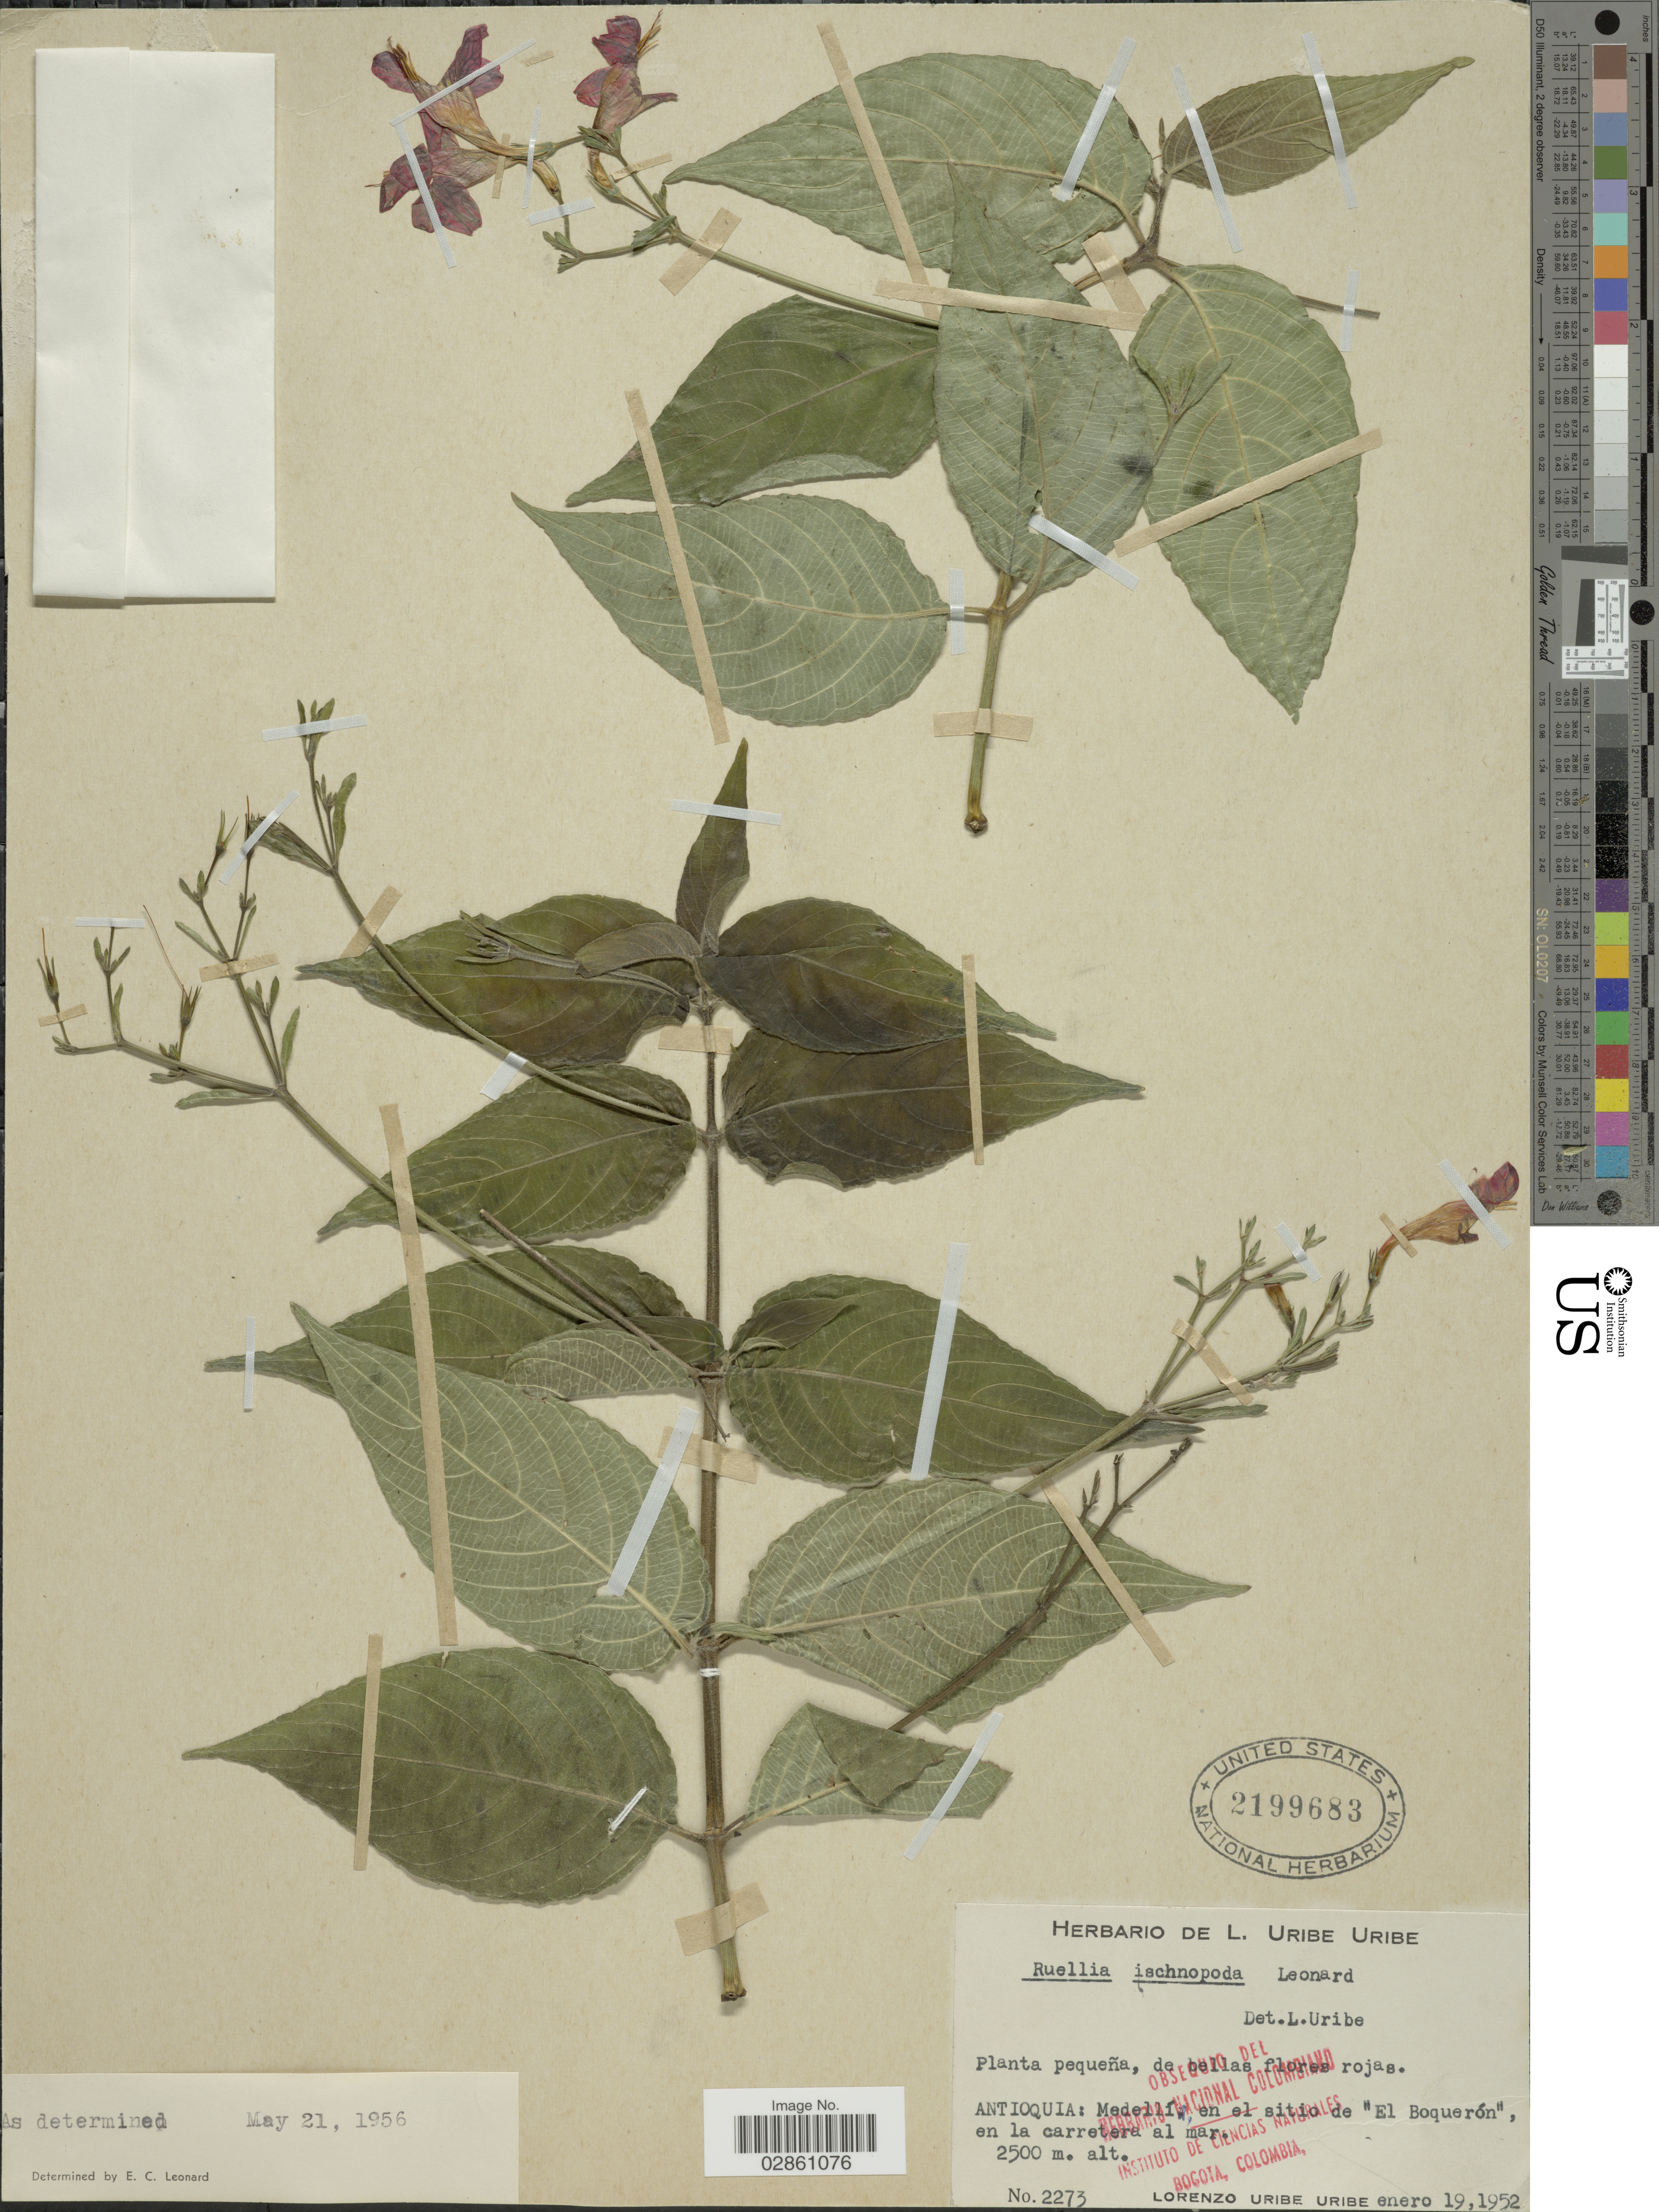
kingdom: Plantae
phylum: Tracheophyta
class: Magnoliopsida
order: Lamiales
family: Acanthaceae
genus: Ruellia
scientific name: Ruellia ischnopoda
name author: Leonard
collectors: L. Uribe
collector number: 2273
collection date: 1952-01-19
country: Colombia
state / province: Antioquia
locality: Medellin, en el sitio de "El Boqueron".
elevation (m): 2500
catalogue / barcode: US 2199683